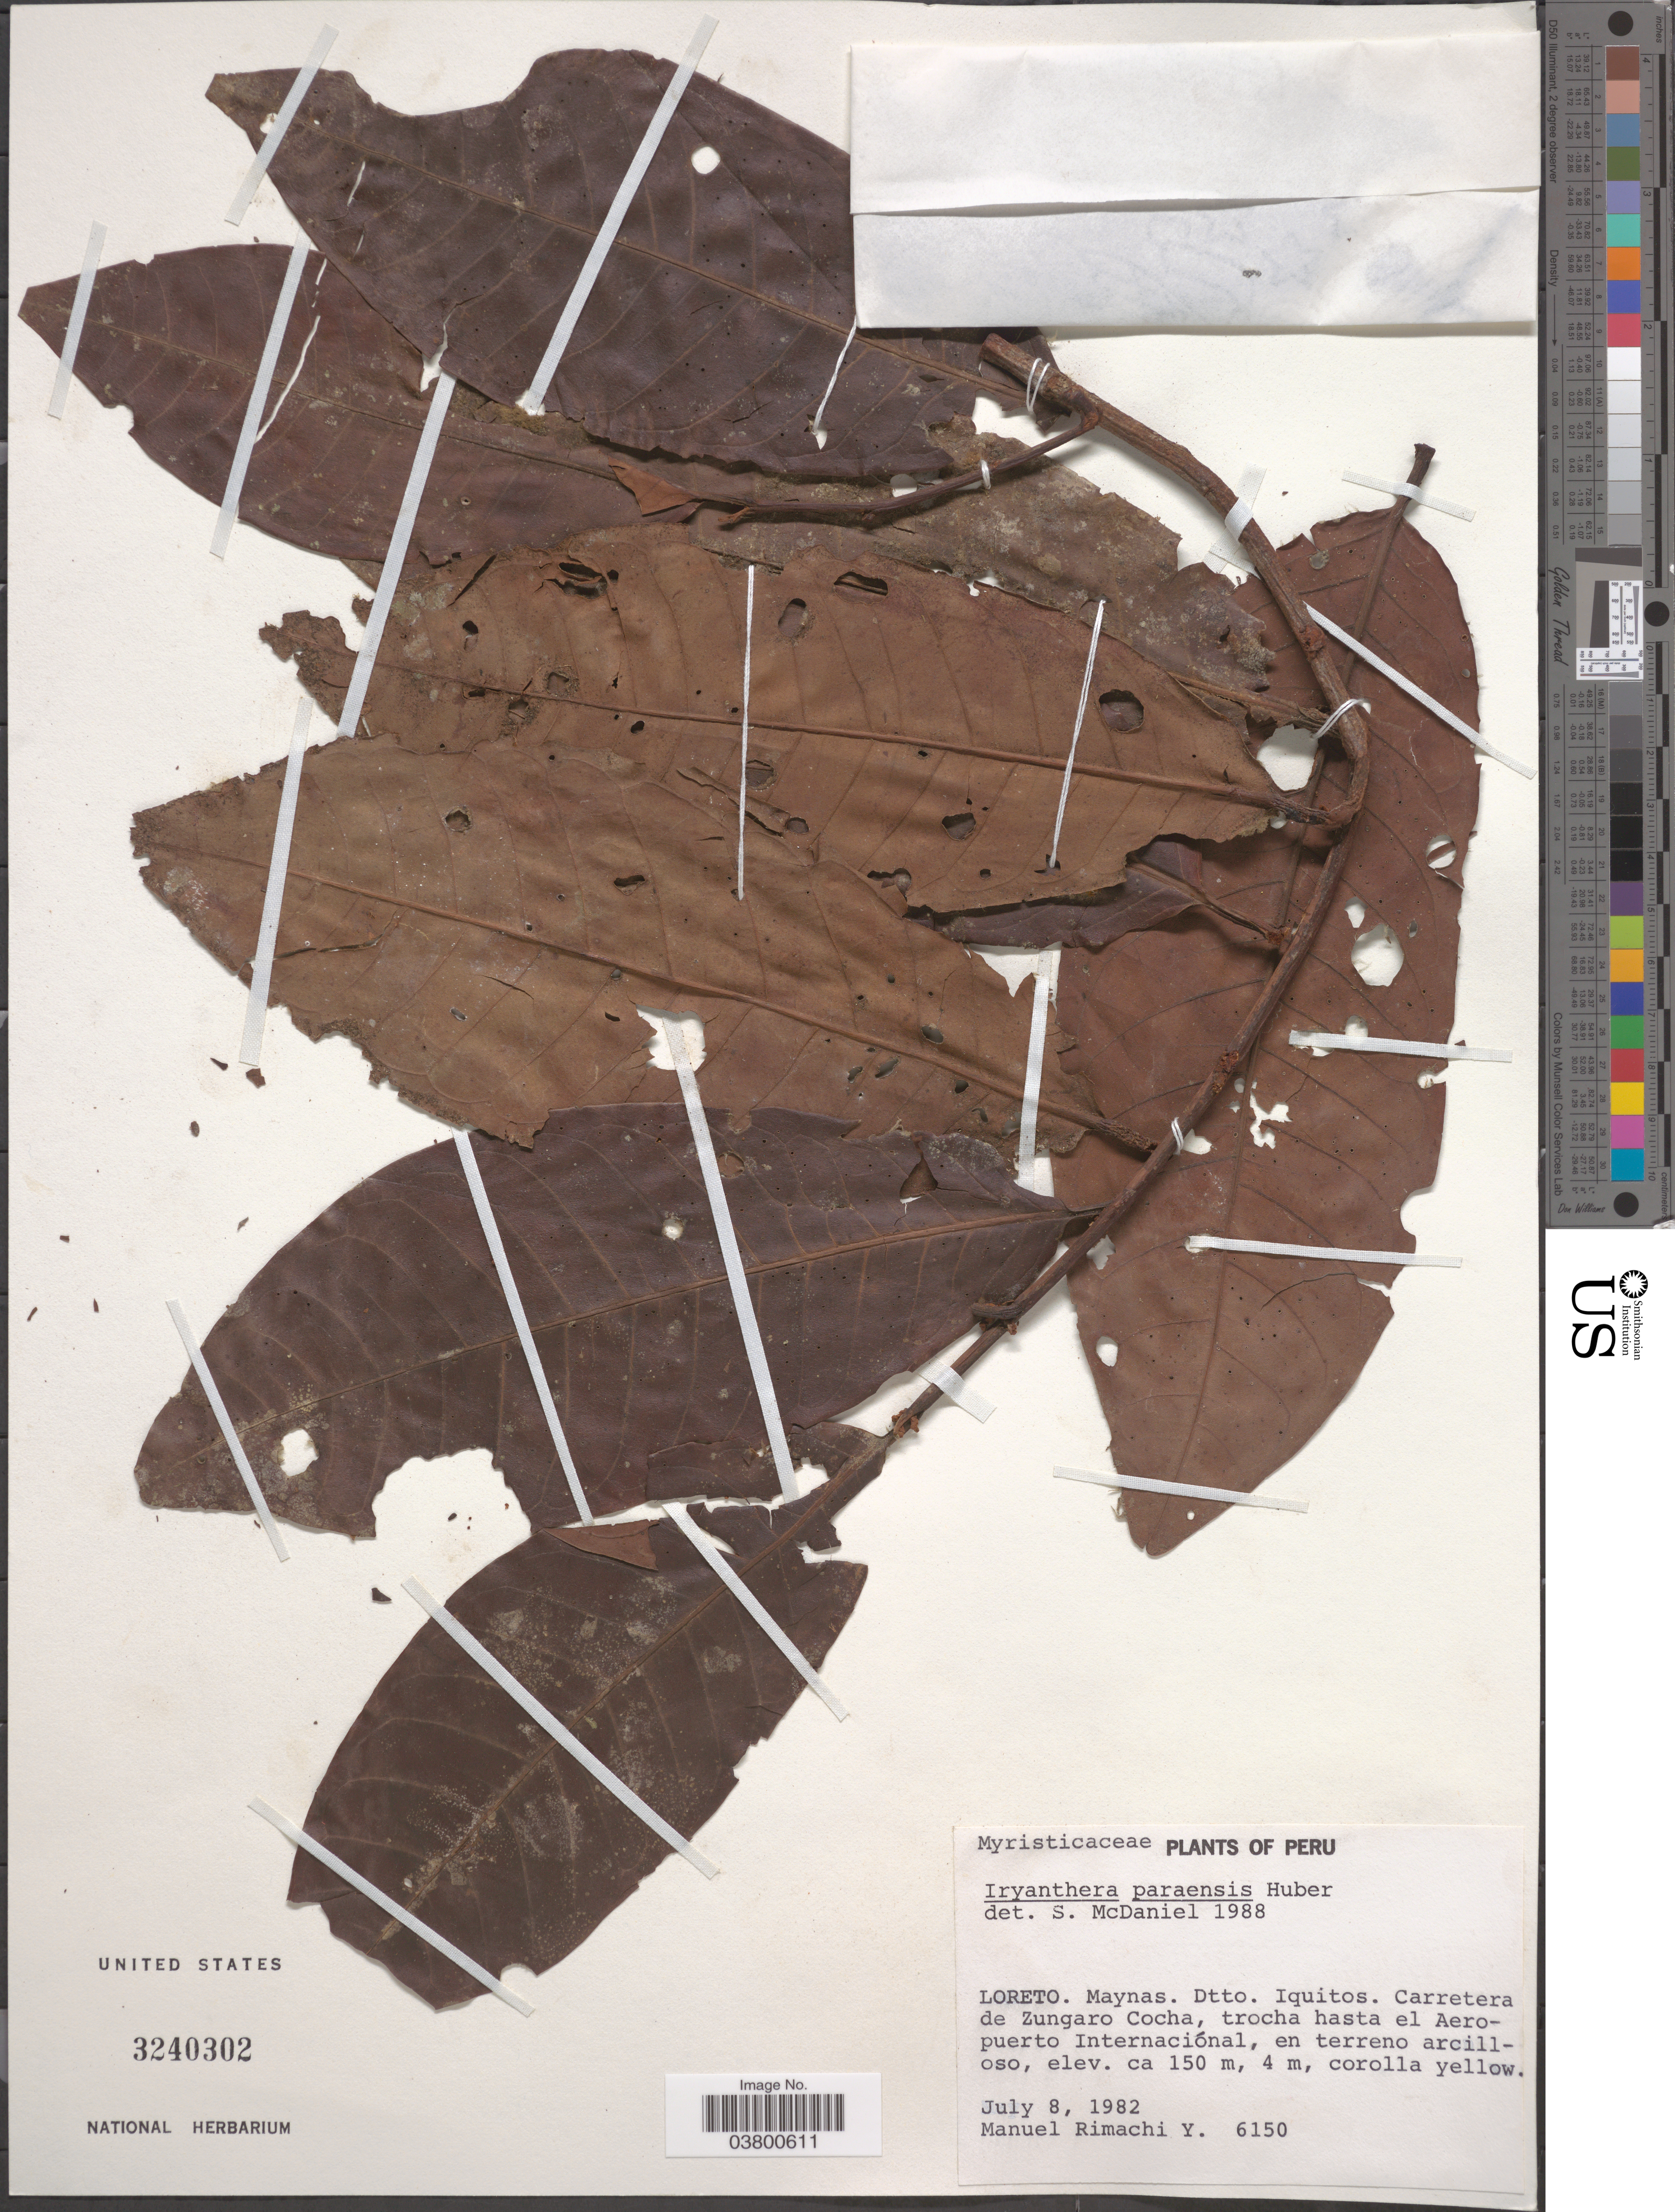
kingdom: Plantae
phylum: Tracheophyta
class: Magnoliopsida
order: Magnoliales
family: Myristicaceae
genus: Iryanthera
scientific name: Iryanthera paraensis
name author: Huber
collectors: M. Rimachi Y.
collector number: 6150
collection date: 1982-07-08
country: Peru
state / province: Loreto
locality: Maynas. Dtto. Iquitos. Carretera de Zungaro Cocha, trocha hasta el Aeropuerto Internaciónal, en terreno arcilloso.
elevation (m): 150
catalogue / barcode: US 3240302